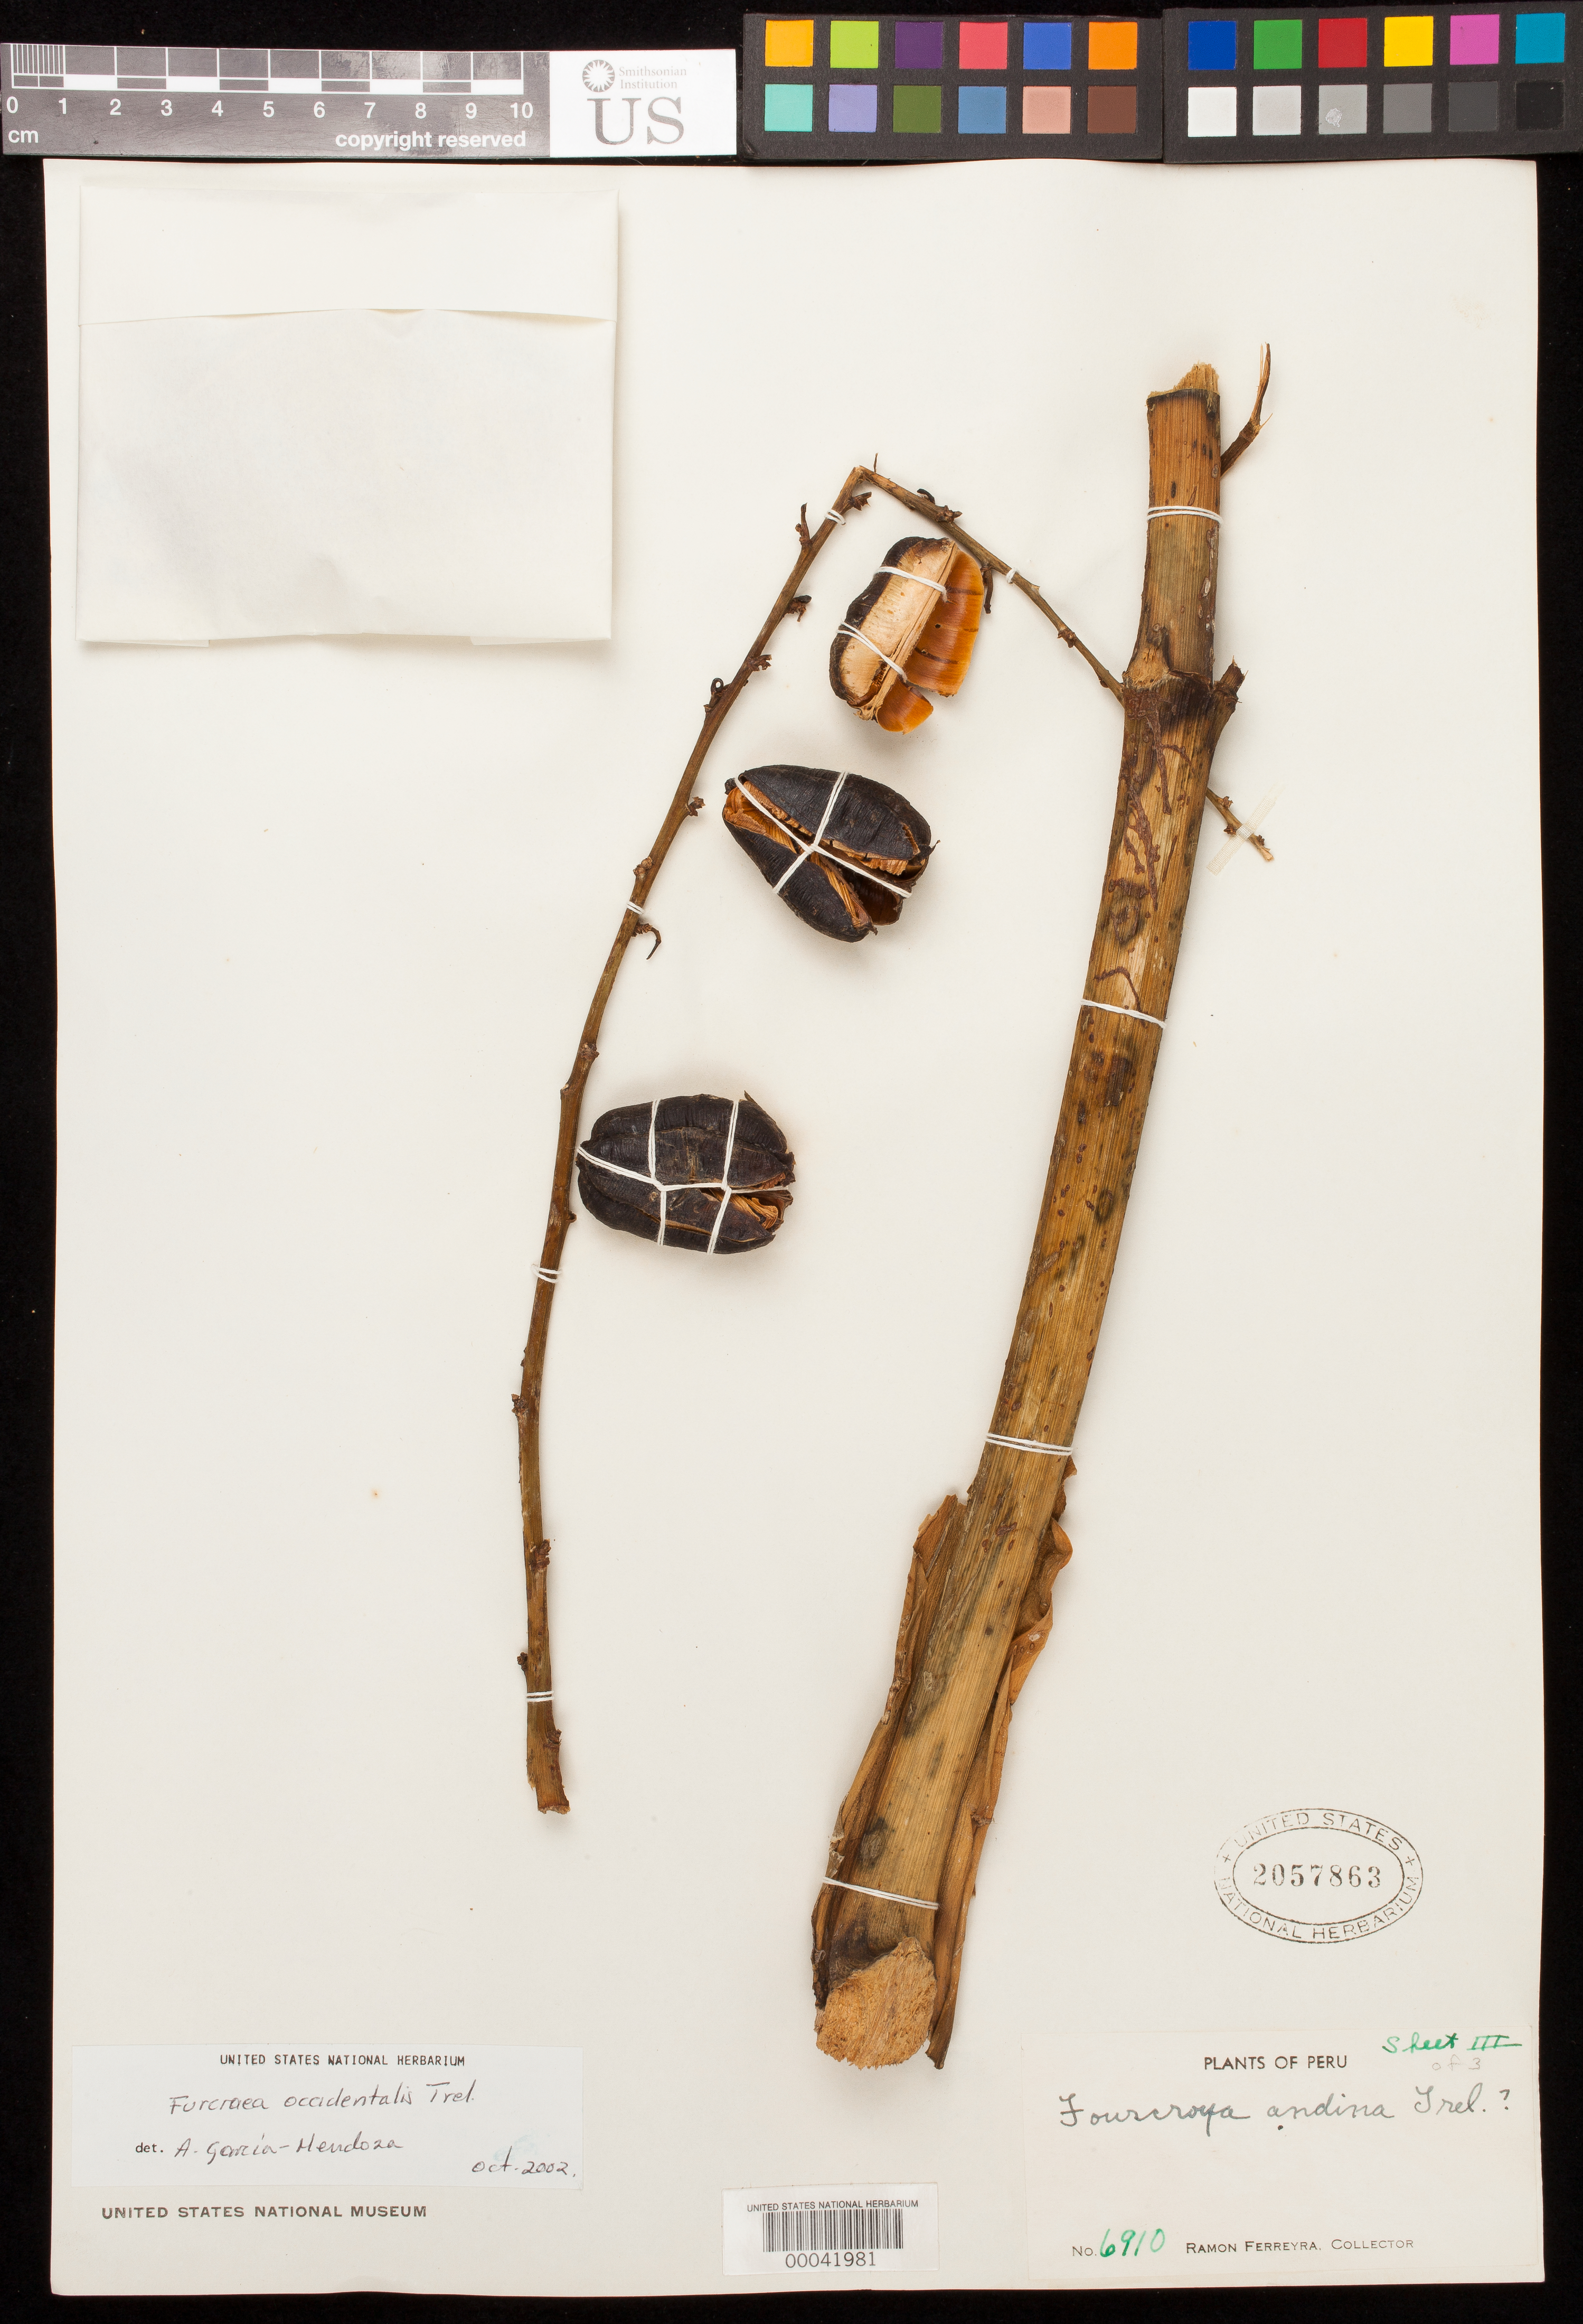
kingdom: Plantae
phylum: Tracheophyta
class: Liliopsida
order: Asparagales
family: Asparagaceae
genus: Furcraea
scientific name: Furcraea occidentalis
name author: Trel.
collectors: R. A. Ferreyra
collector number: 6910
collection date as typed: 15 Feb 1950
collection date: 1950-02-15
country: Peru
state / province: Huánuco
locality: above Hacienda Quicacan, ca. 15-18 km S [of] Huánuco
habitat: Stony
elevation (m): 2400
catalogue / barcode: US 2057863